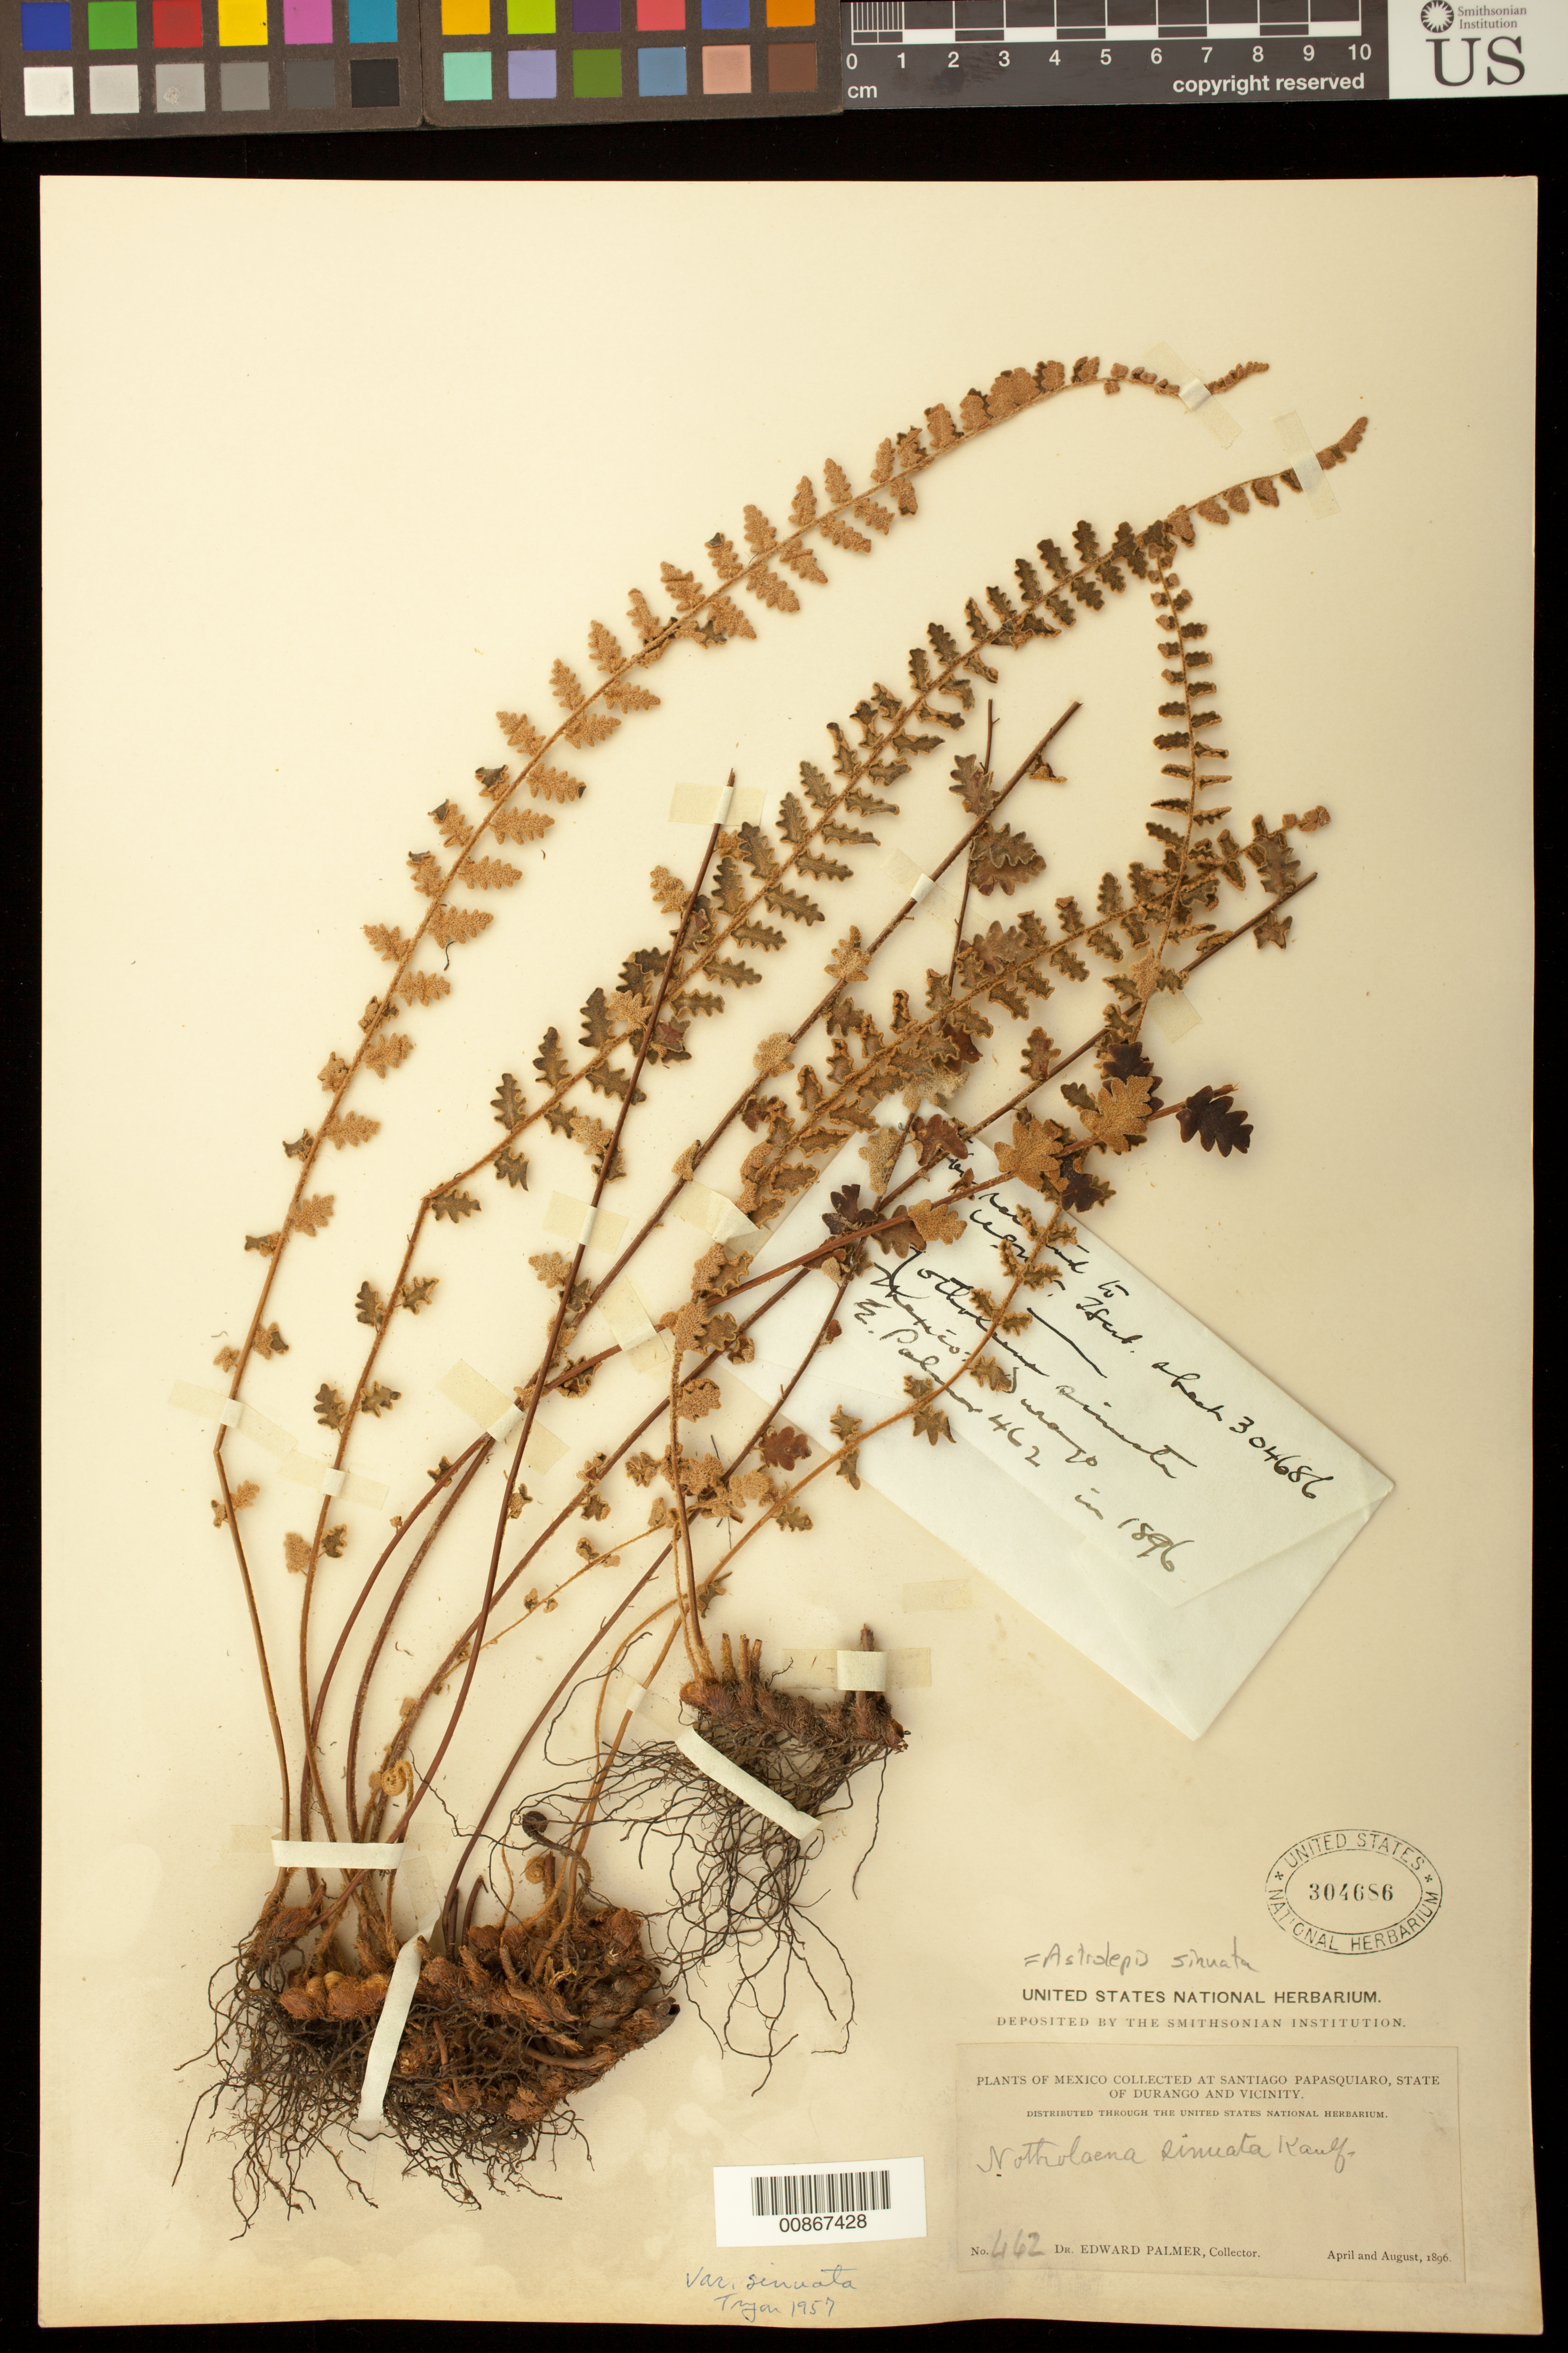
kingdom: Plantae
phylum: Tracheophyta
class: Polypodiopsida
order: Polypodiales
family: Pteridaceae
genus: Astrolepis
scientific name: Astrolepis sinuata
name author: (Lag. ex Sw.) D.M. Benham & Windham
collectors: E. Palmer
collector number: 462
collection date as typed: Apr 1896 to -- Aug 1896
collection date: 1896-04/1896-08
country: Mexico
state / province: Durango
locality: Santiago Papasquiaro, Durango and vicinity.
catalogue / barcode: US 304686